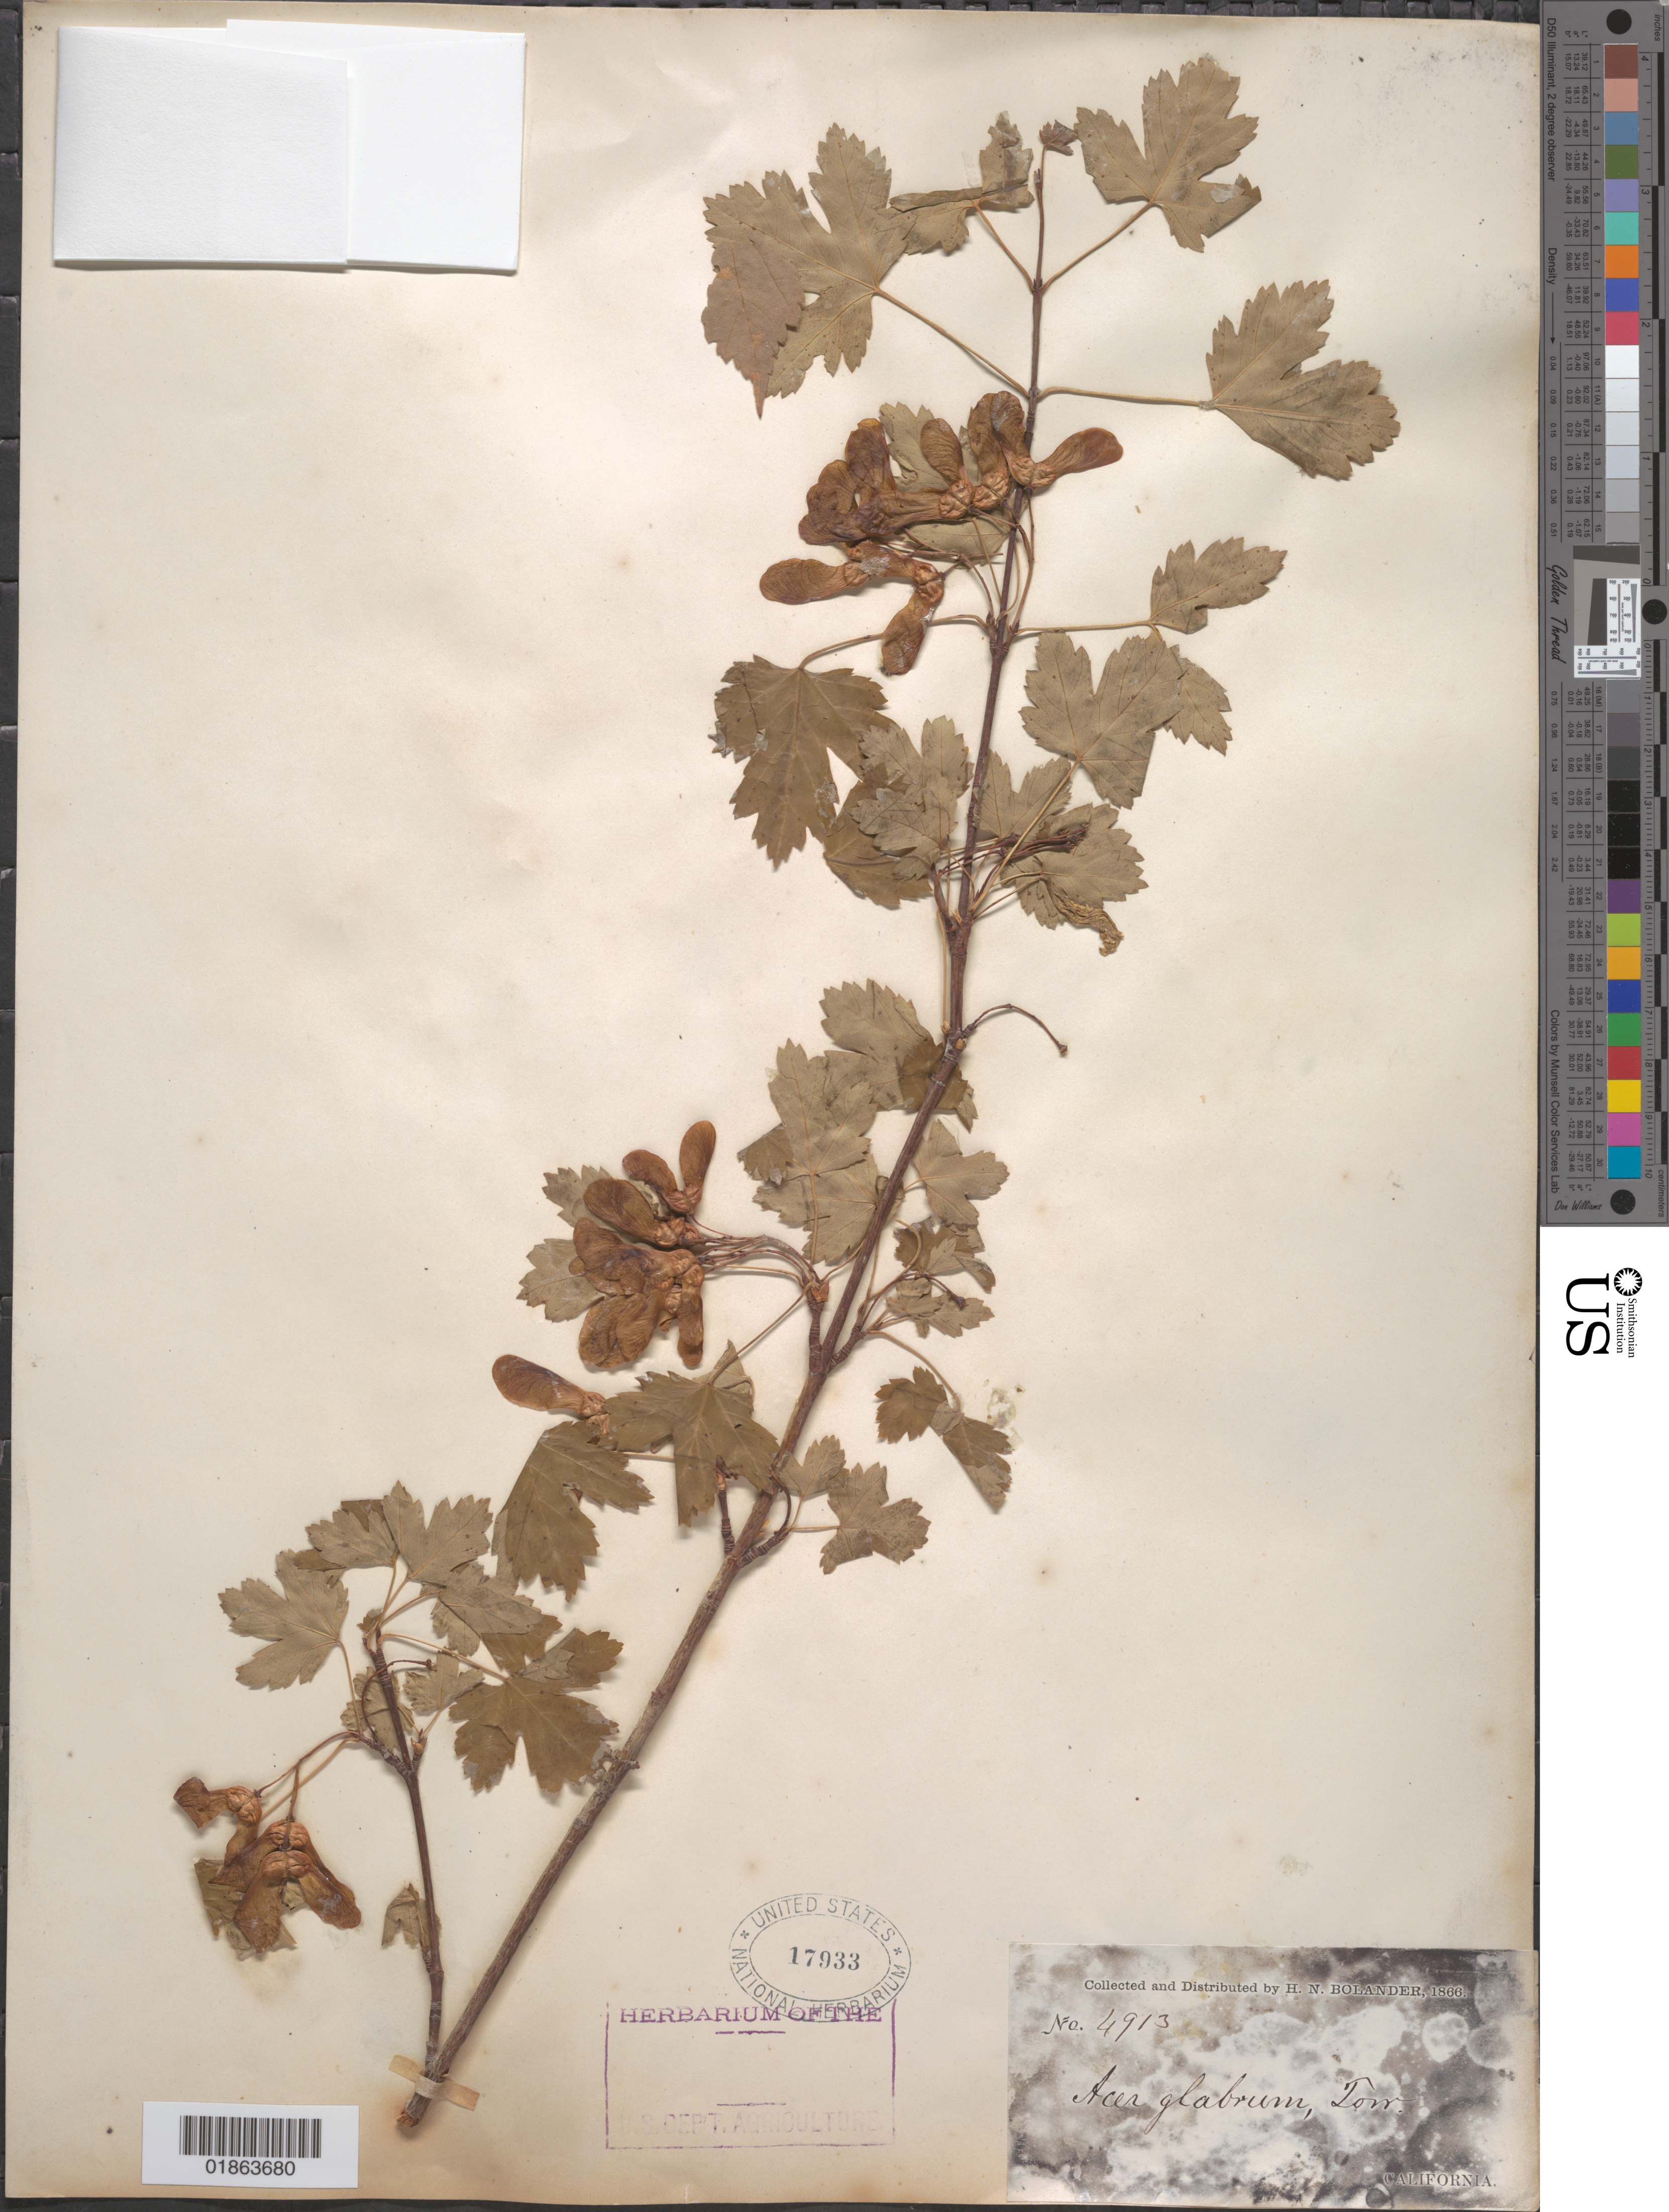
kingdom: Plantae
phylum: Tracheophyta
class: Magnoliopsida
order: Sapindales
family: Sapindaceae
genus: Acer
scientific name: Acer glabrum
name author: Torr.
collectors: H. Bolander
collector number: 4913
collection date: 1866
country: United States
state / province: California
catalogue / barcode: US 17933